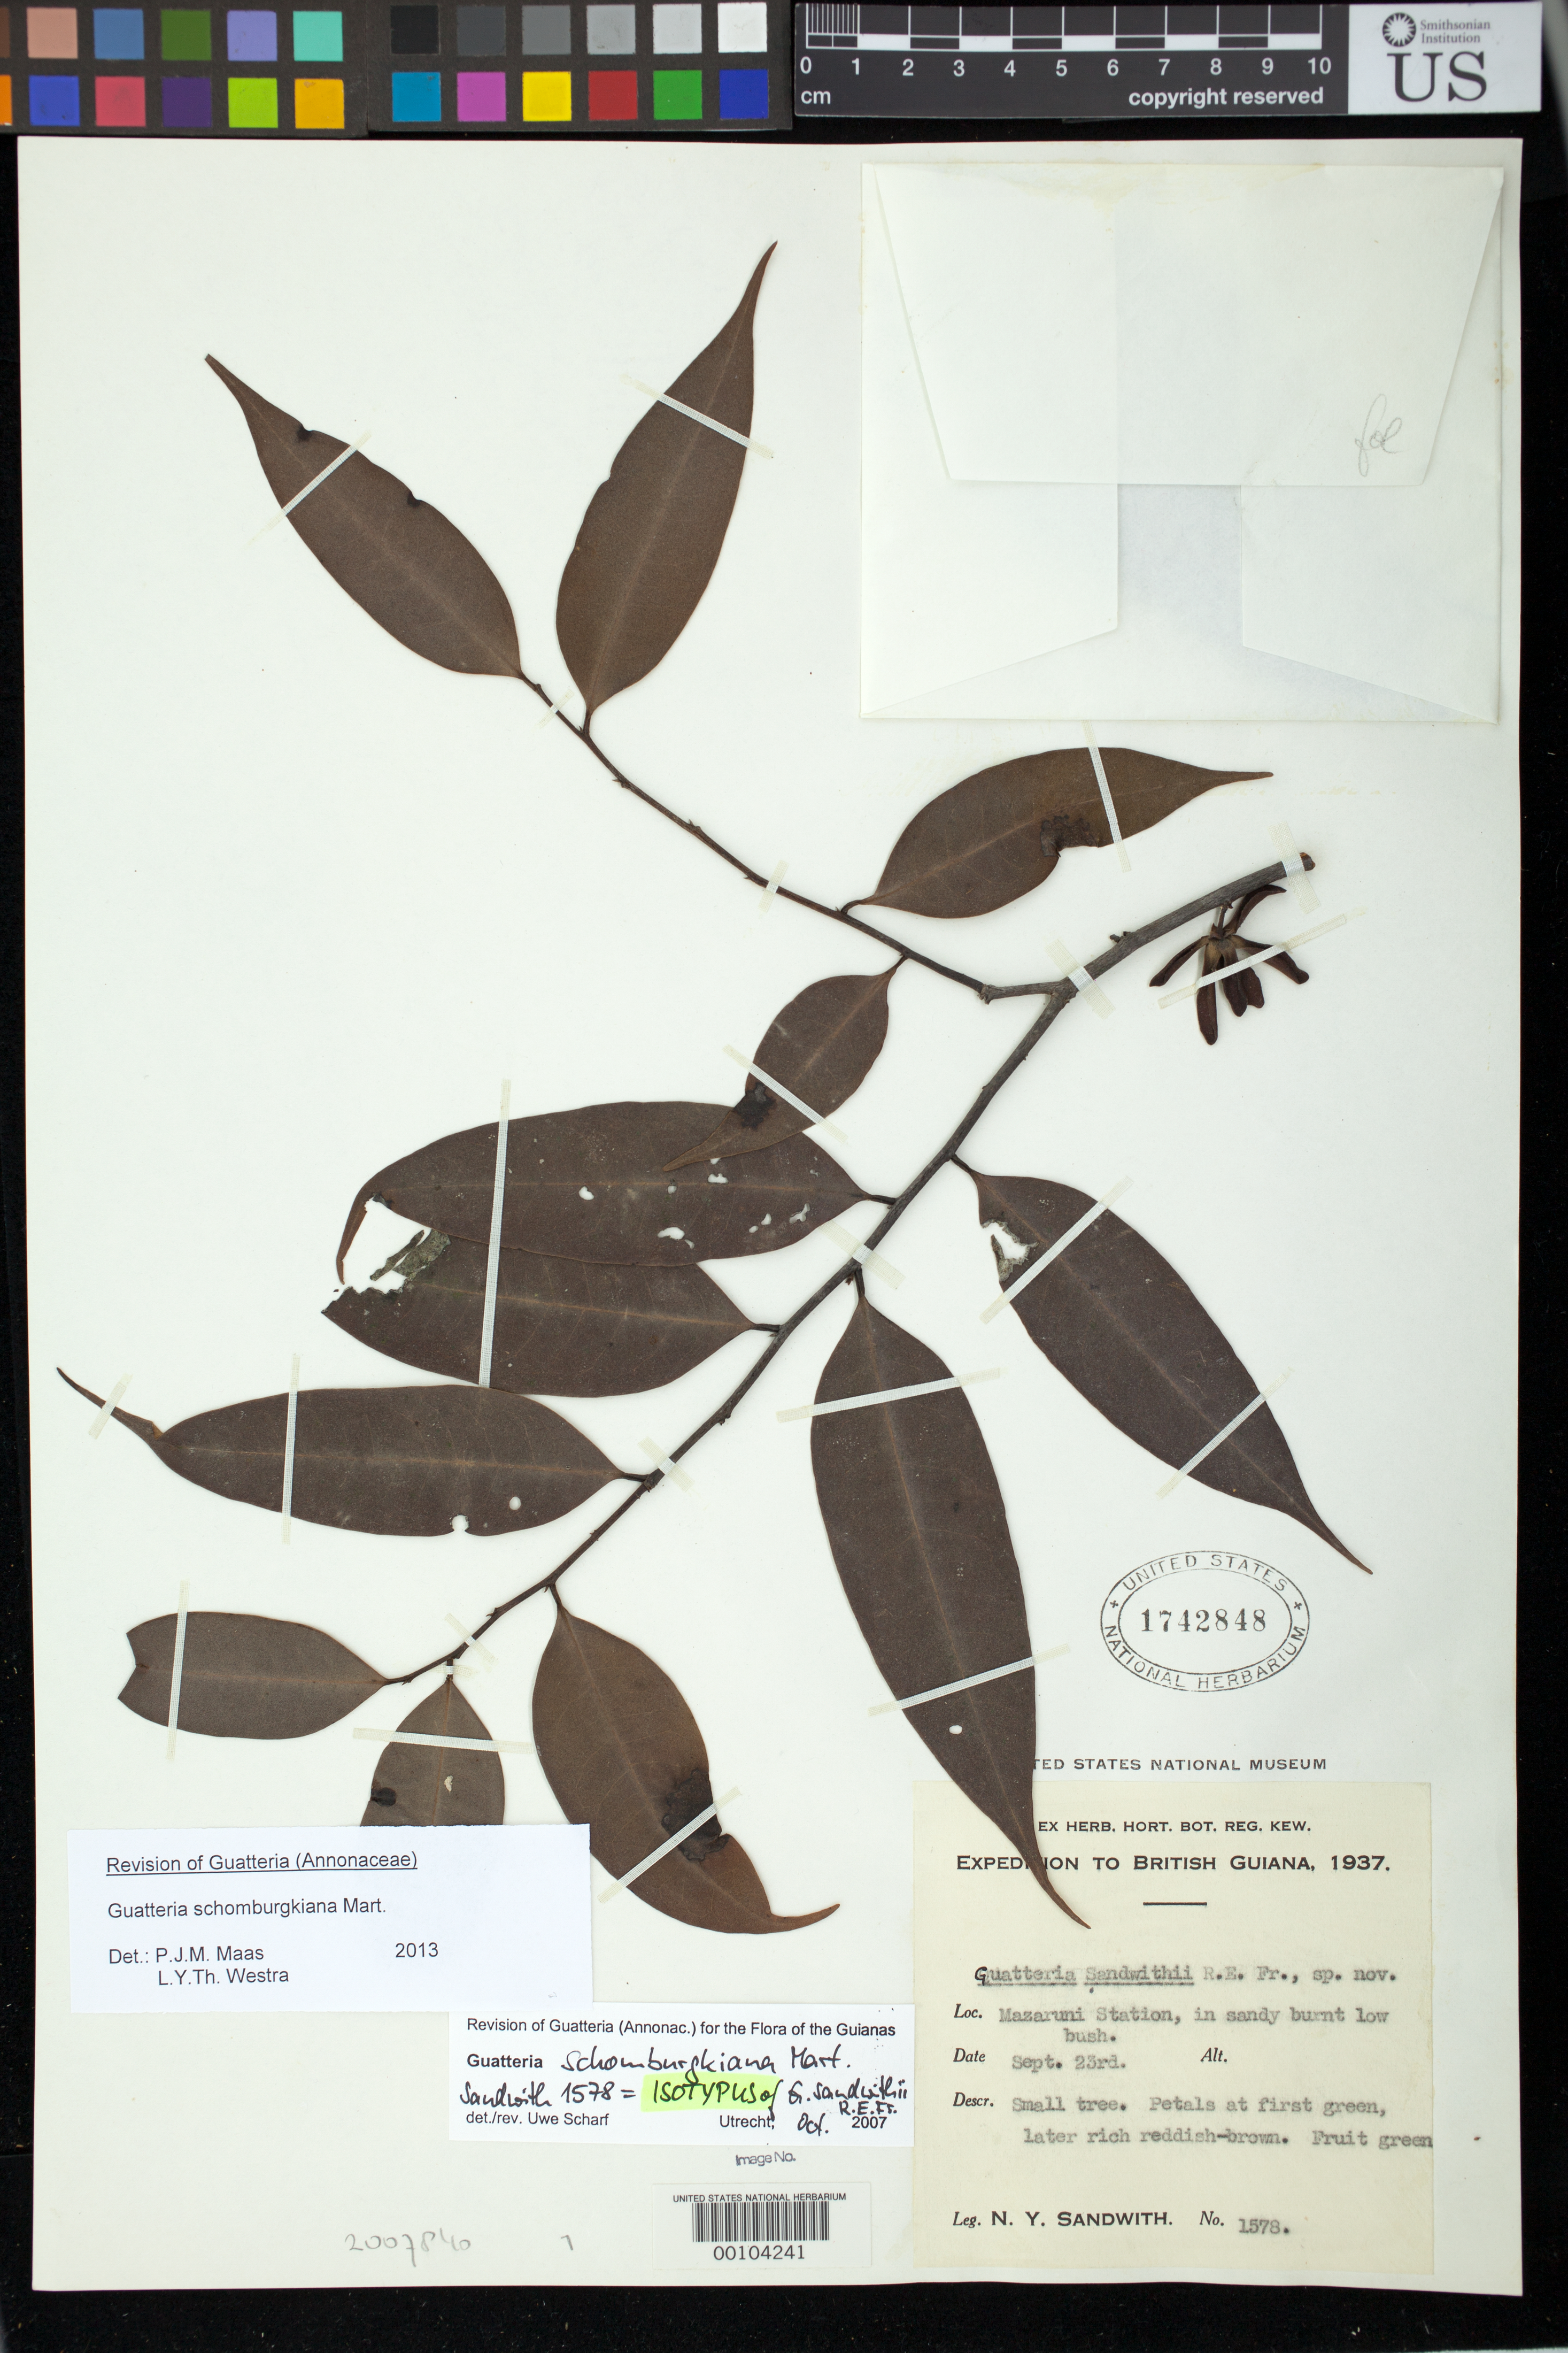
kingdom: Plantae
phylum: Tracheophyta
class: Magnoliopsida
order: Magnoliales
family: Annonaceae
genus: Guatteria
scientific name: Guatteria sandwithii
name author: R.E. Fr.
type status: Isotype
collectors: N. Y. Sandwith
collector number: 1578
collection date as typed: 23 Sep 1937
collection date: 1937-09-23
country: Guyana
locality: British Guiana, Mazaruni Station.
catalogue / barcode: US 1742848